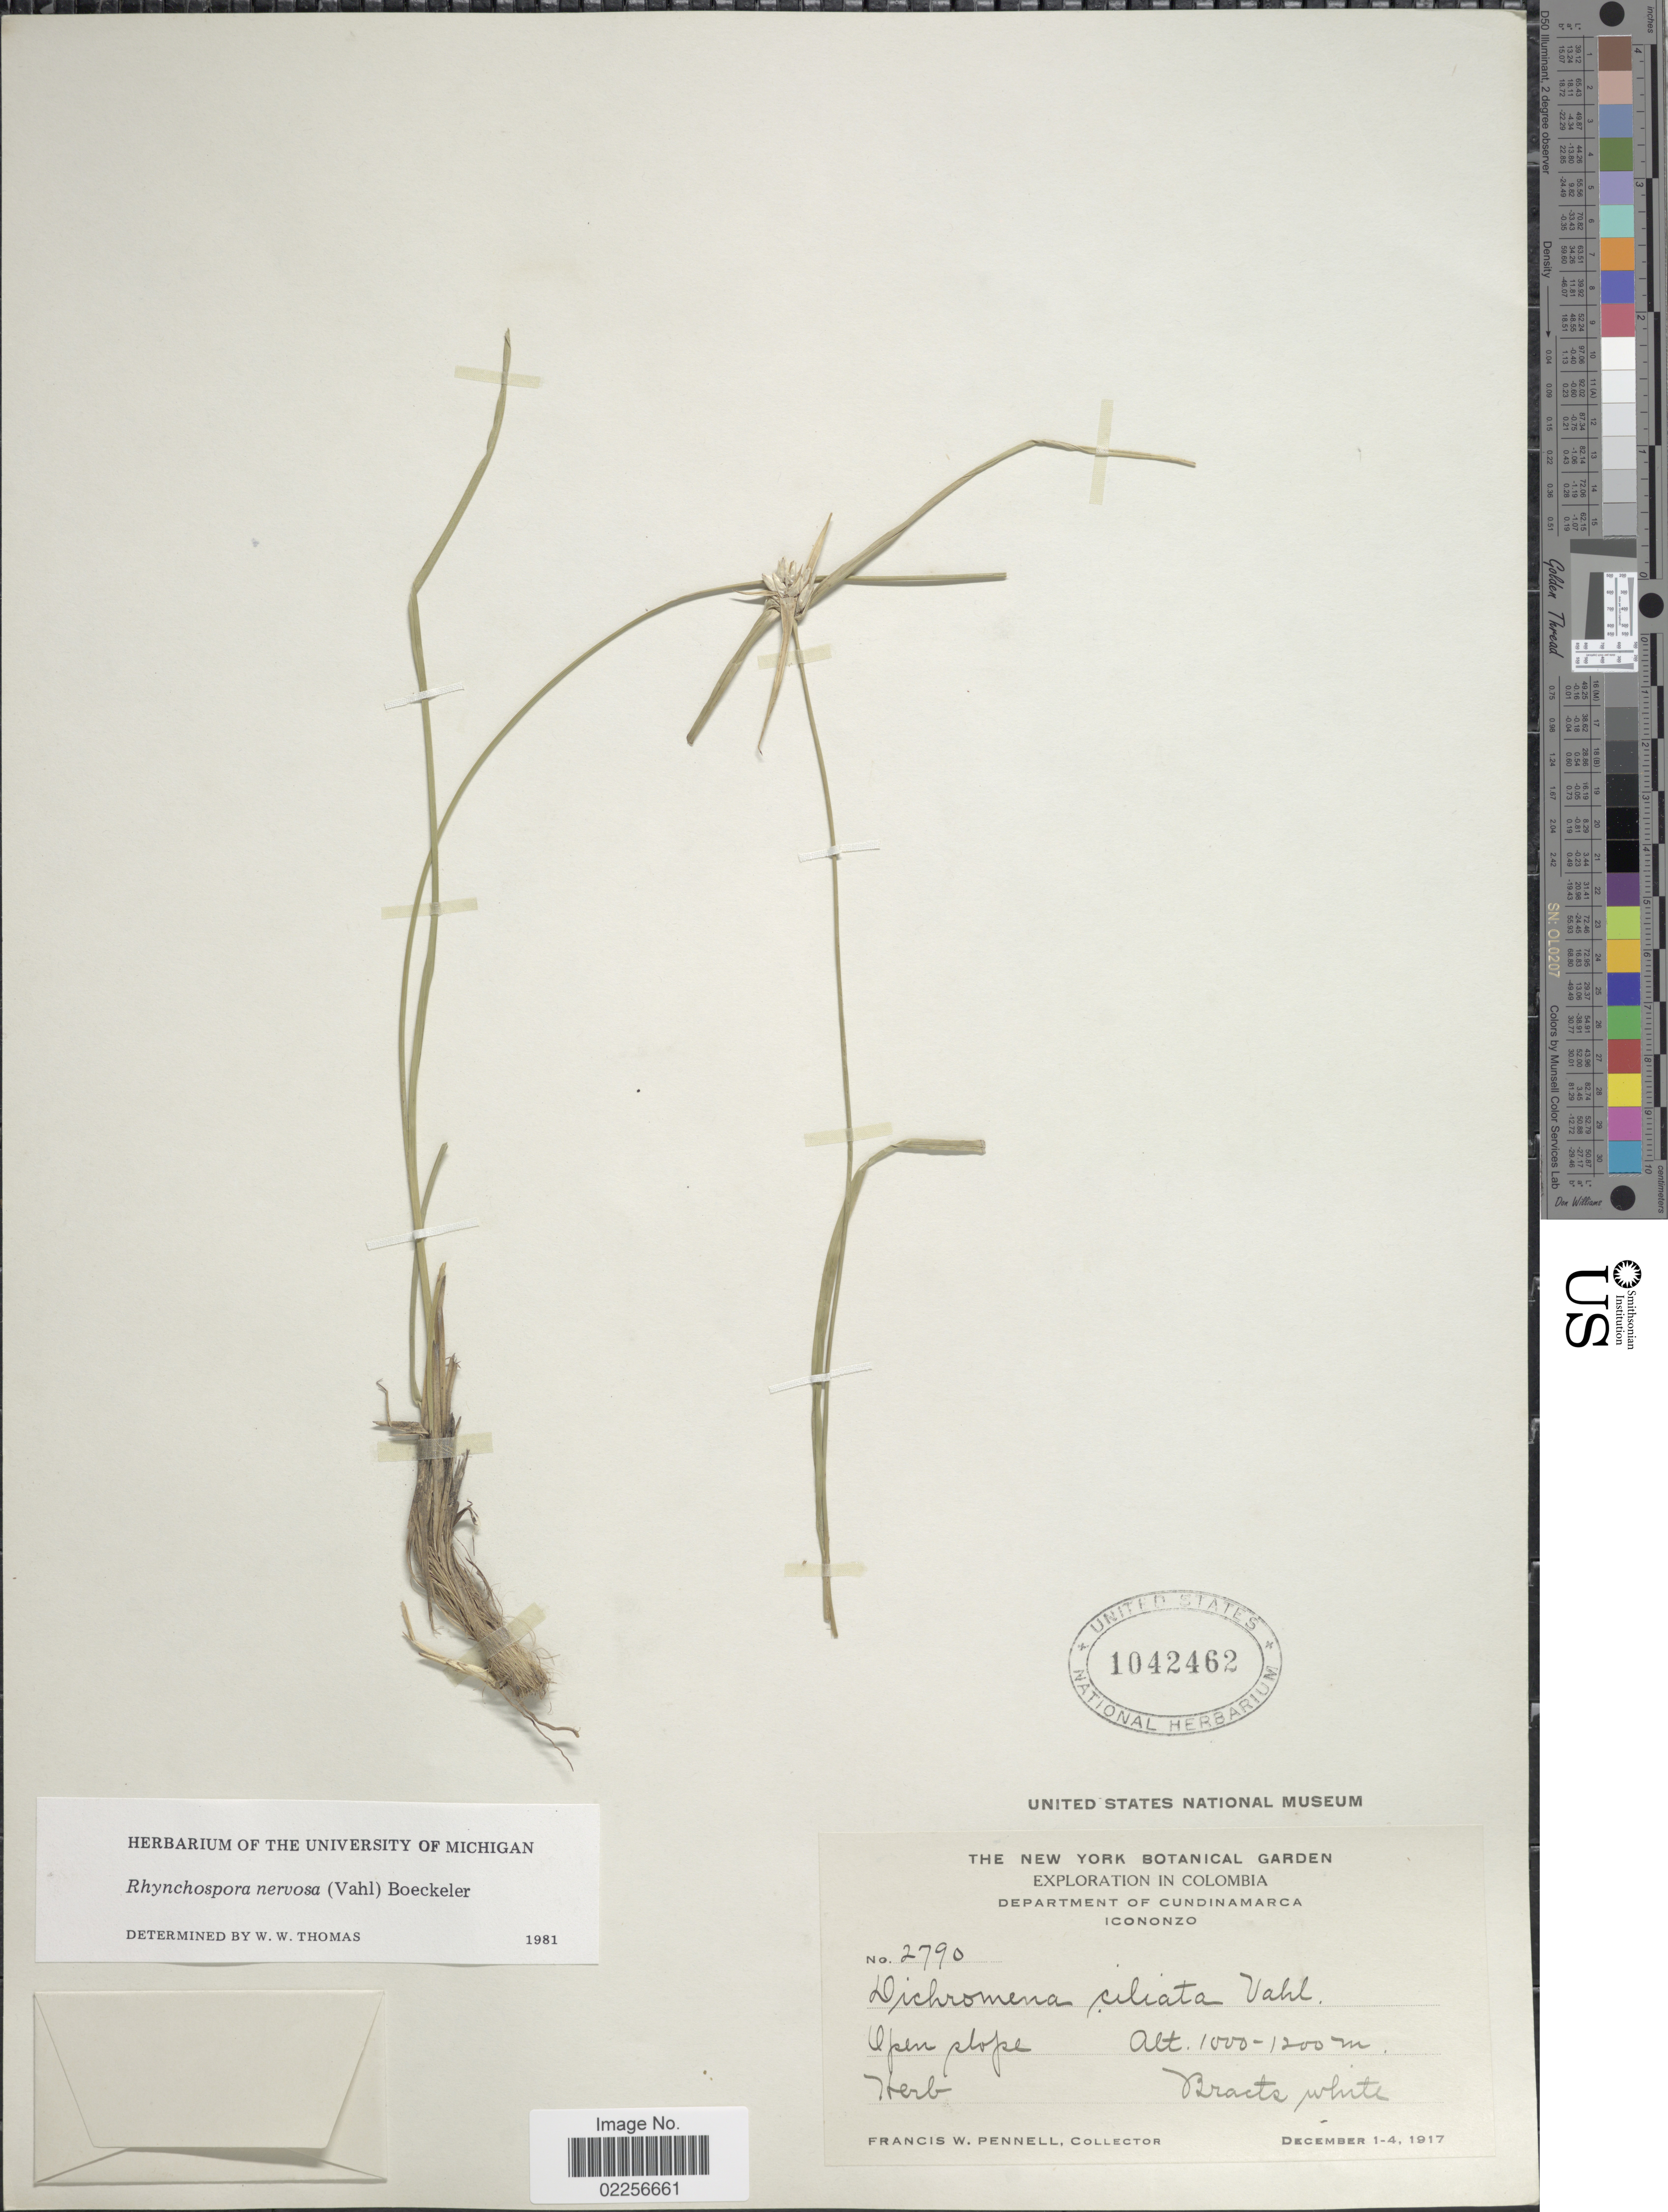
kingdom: Plantae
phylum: Tracheophyta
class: Liliopsida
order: Poales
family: Cyperaceae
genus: Rhynchospora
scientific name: Rhynchospora nervosa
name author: (Vahl) Boeckeler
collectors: F. W. Pennell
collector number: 2790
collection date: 1917-12-01/1917-12-04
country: Colombia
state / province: Cundinamarca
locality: Icononzo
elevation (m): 1000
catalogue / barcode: US 1042462